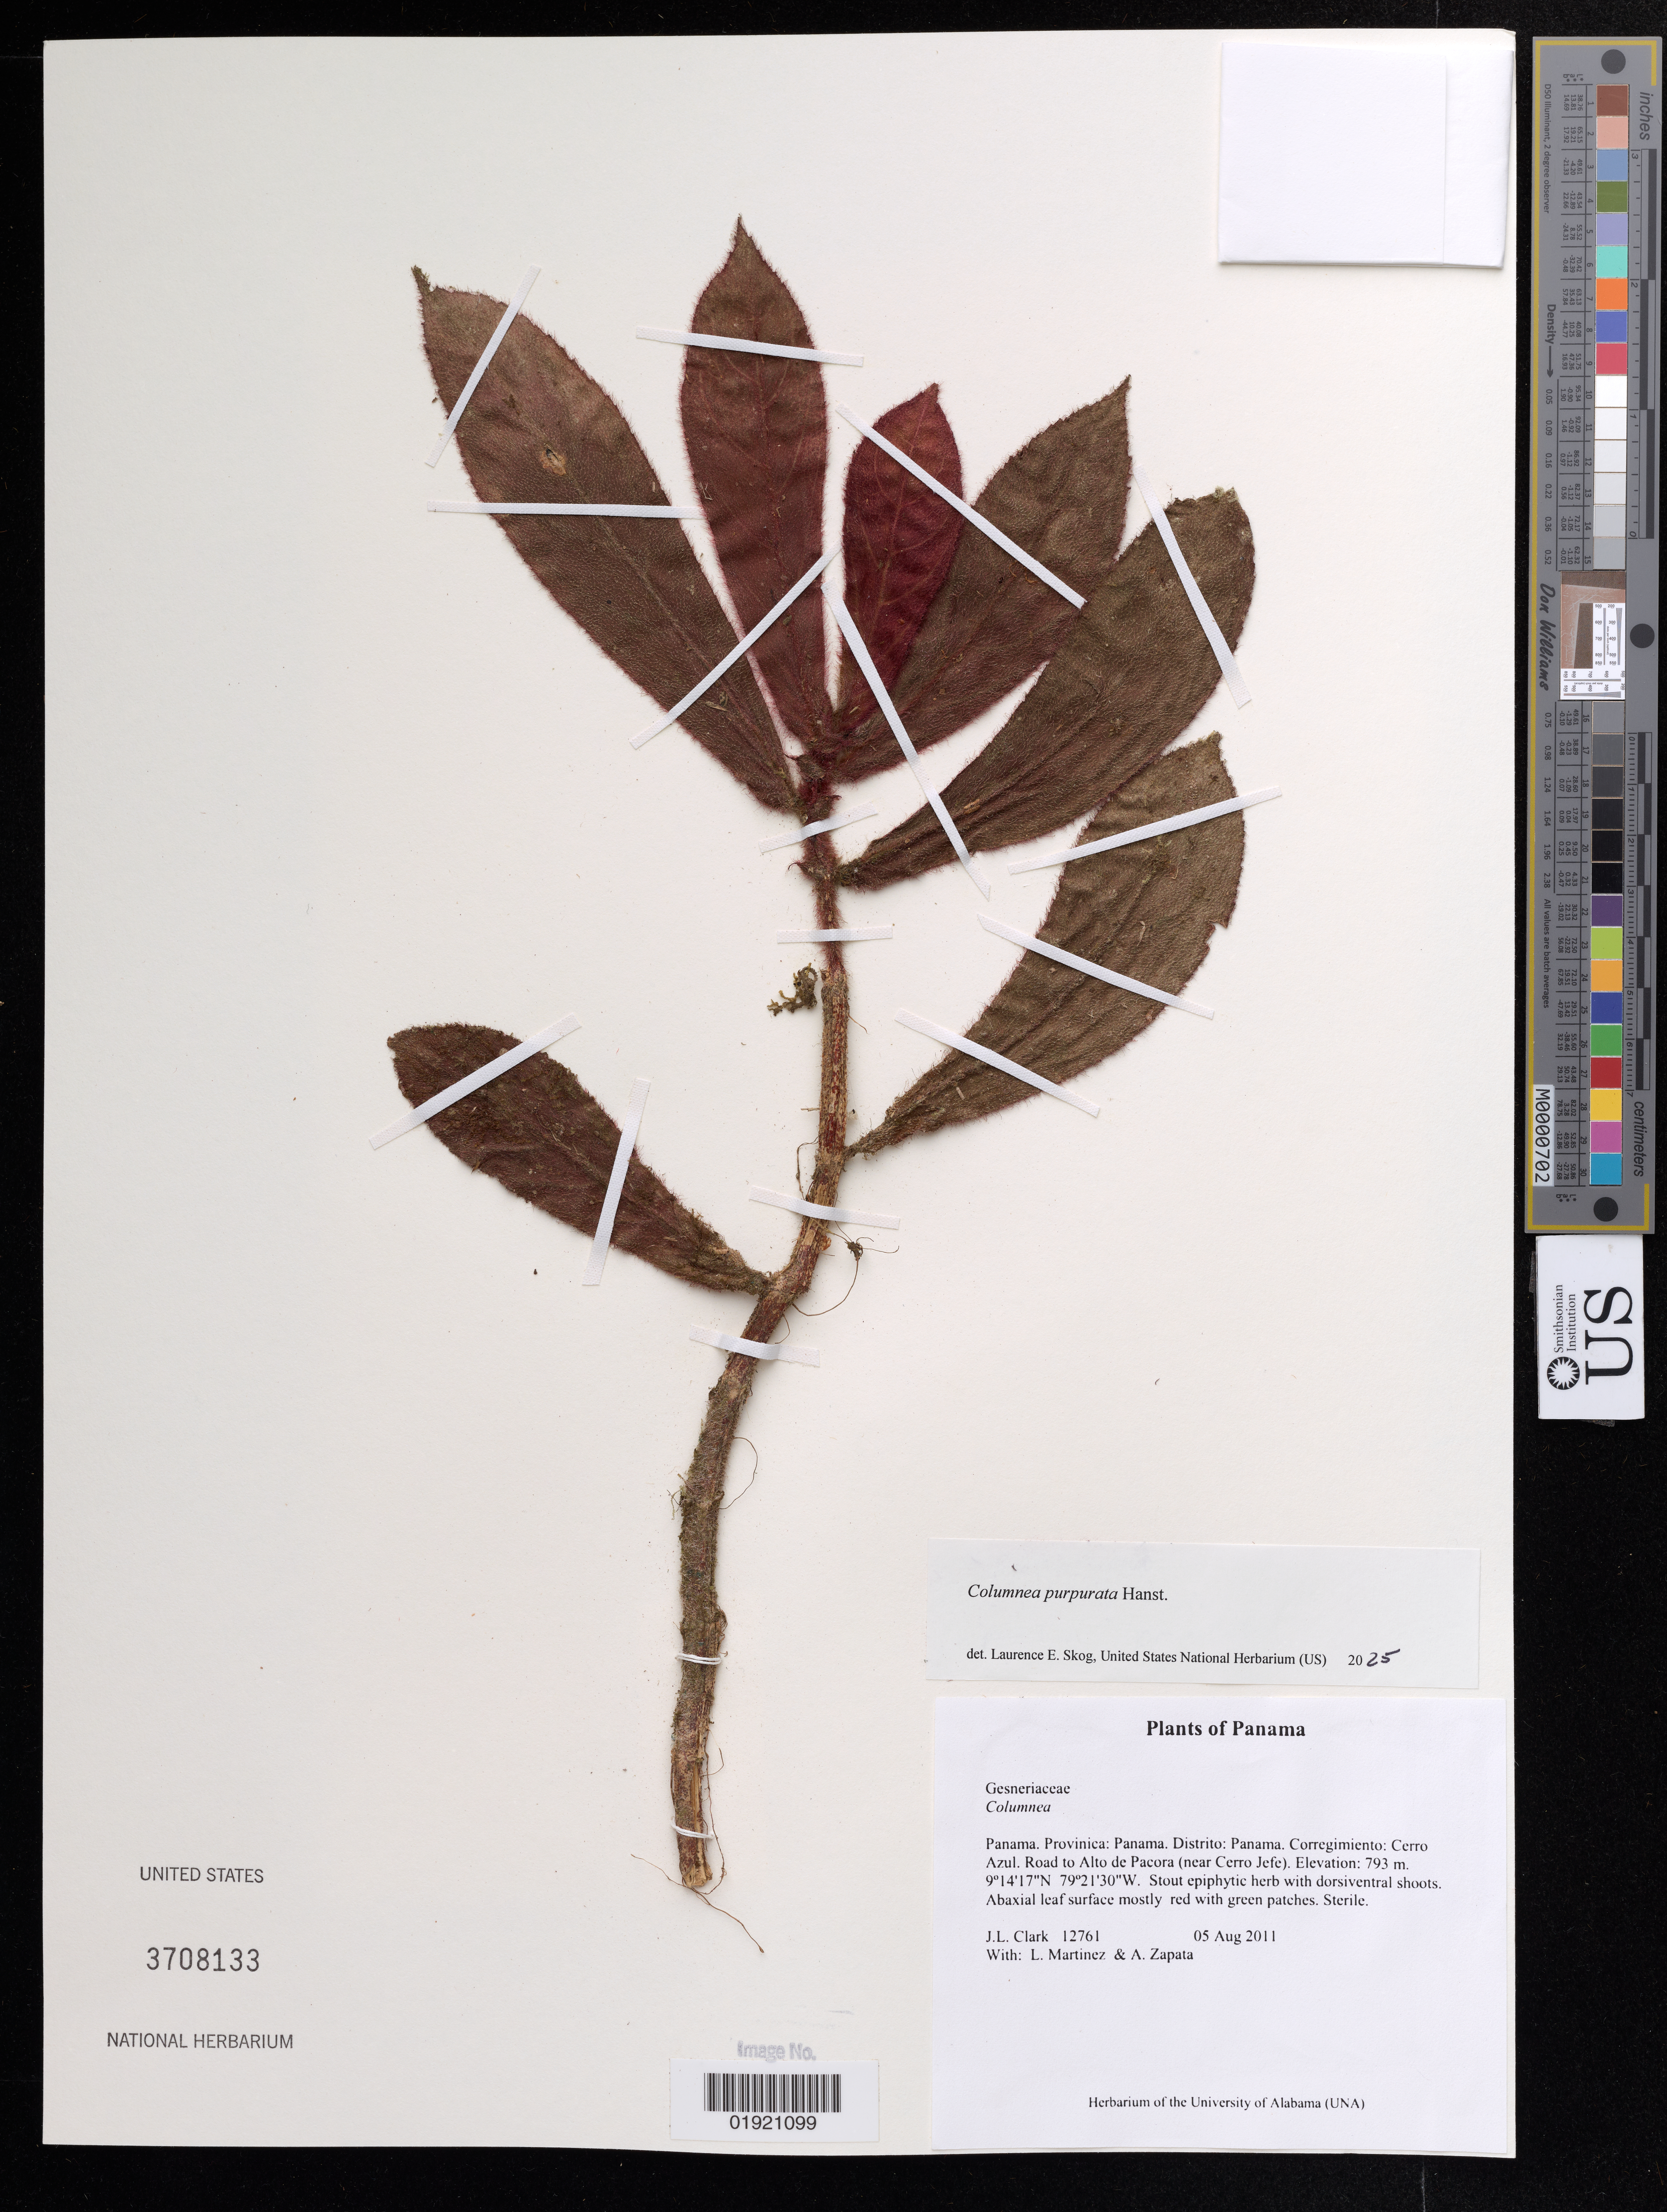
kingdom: Plantae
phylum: Tracheophyta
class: Magnoliopsida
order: Lamiales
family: Gesneriaceae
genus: Columnea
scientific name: Columnea perpulchra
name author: C.V. Morton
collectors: J. L. Clark, L. Martinez & A. Zapata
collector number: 12761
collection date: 2011-08-05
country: Panama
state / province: Panamá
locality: Corregimiento: Cerro Azul. Road to Pacora (near Cerro Jefe).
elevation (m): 793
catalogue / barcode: US 3708133